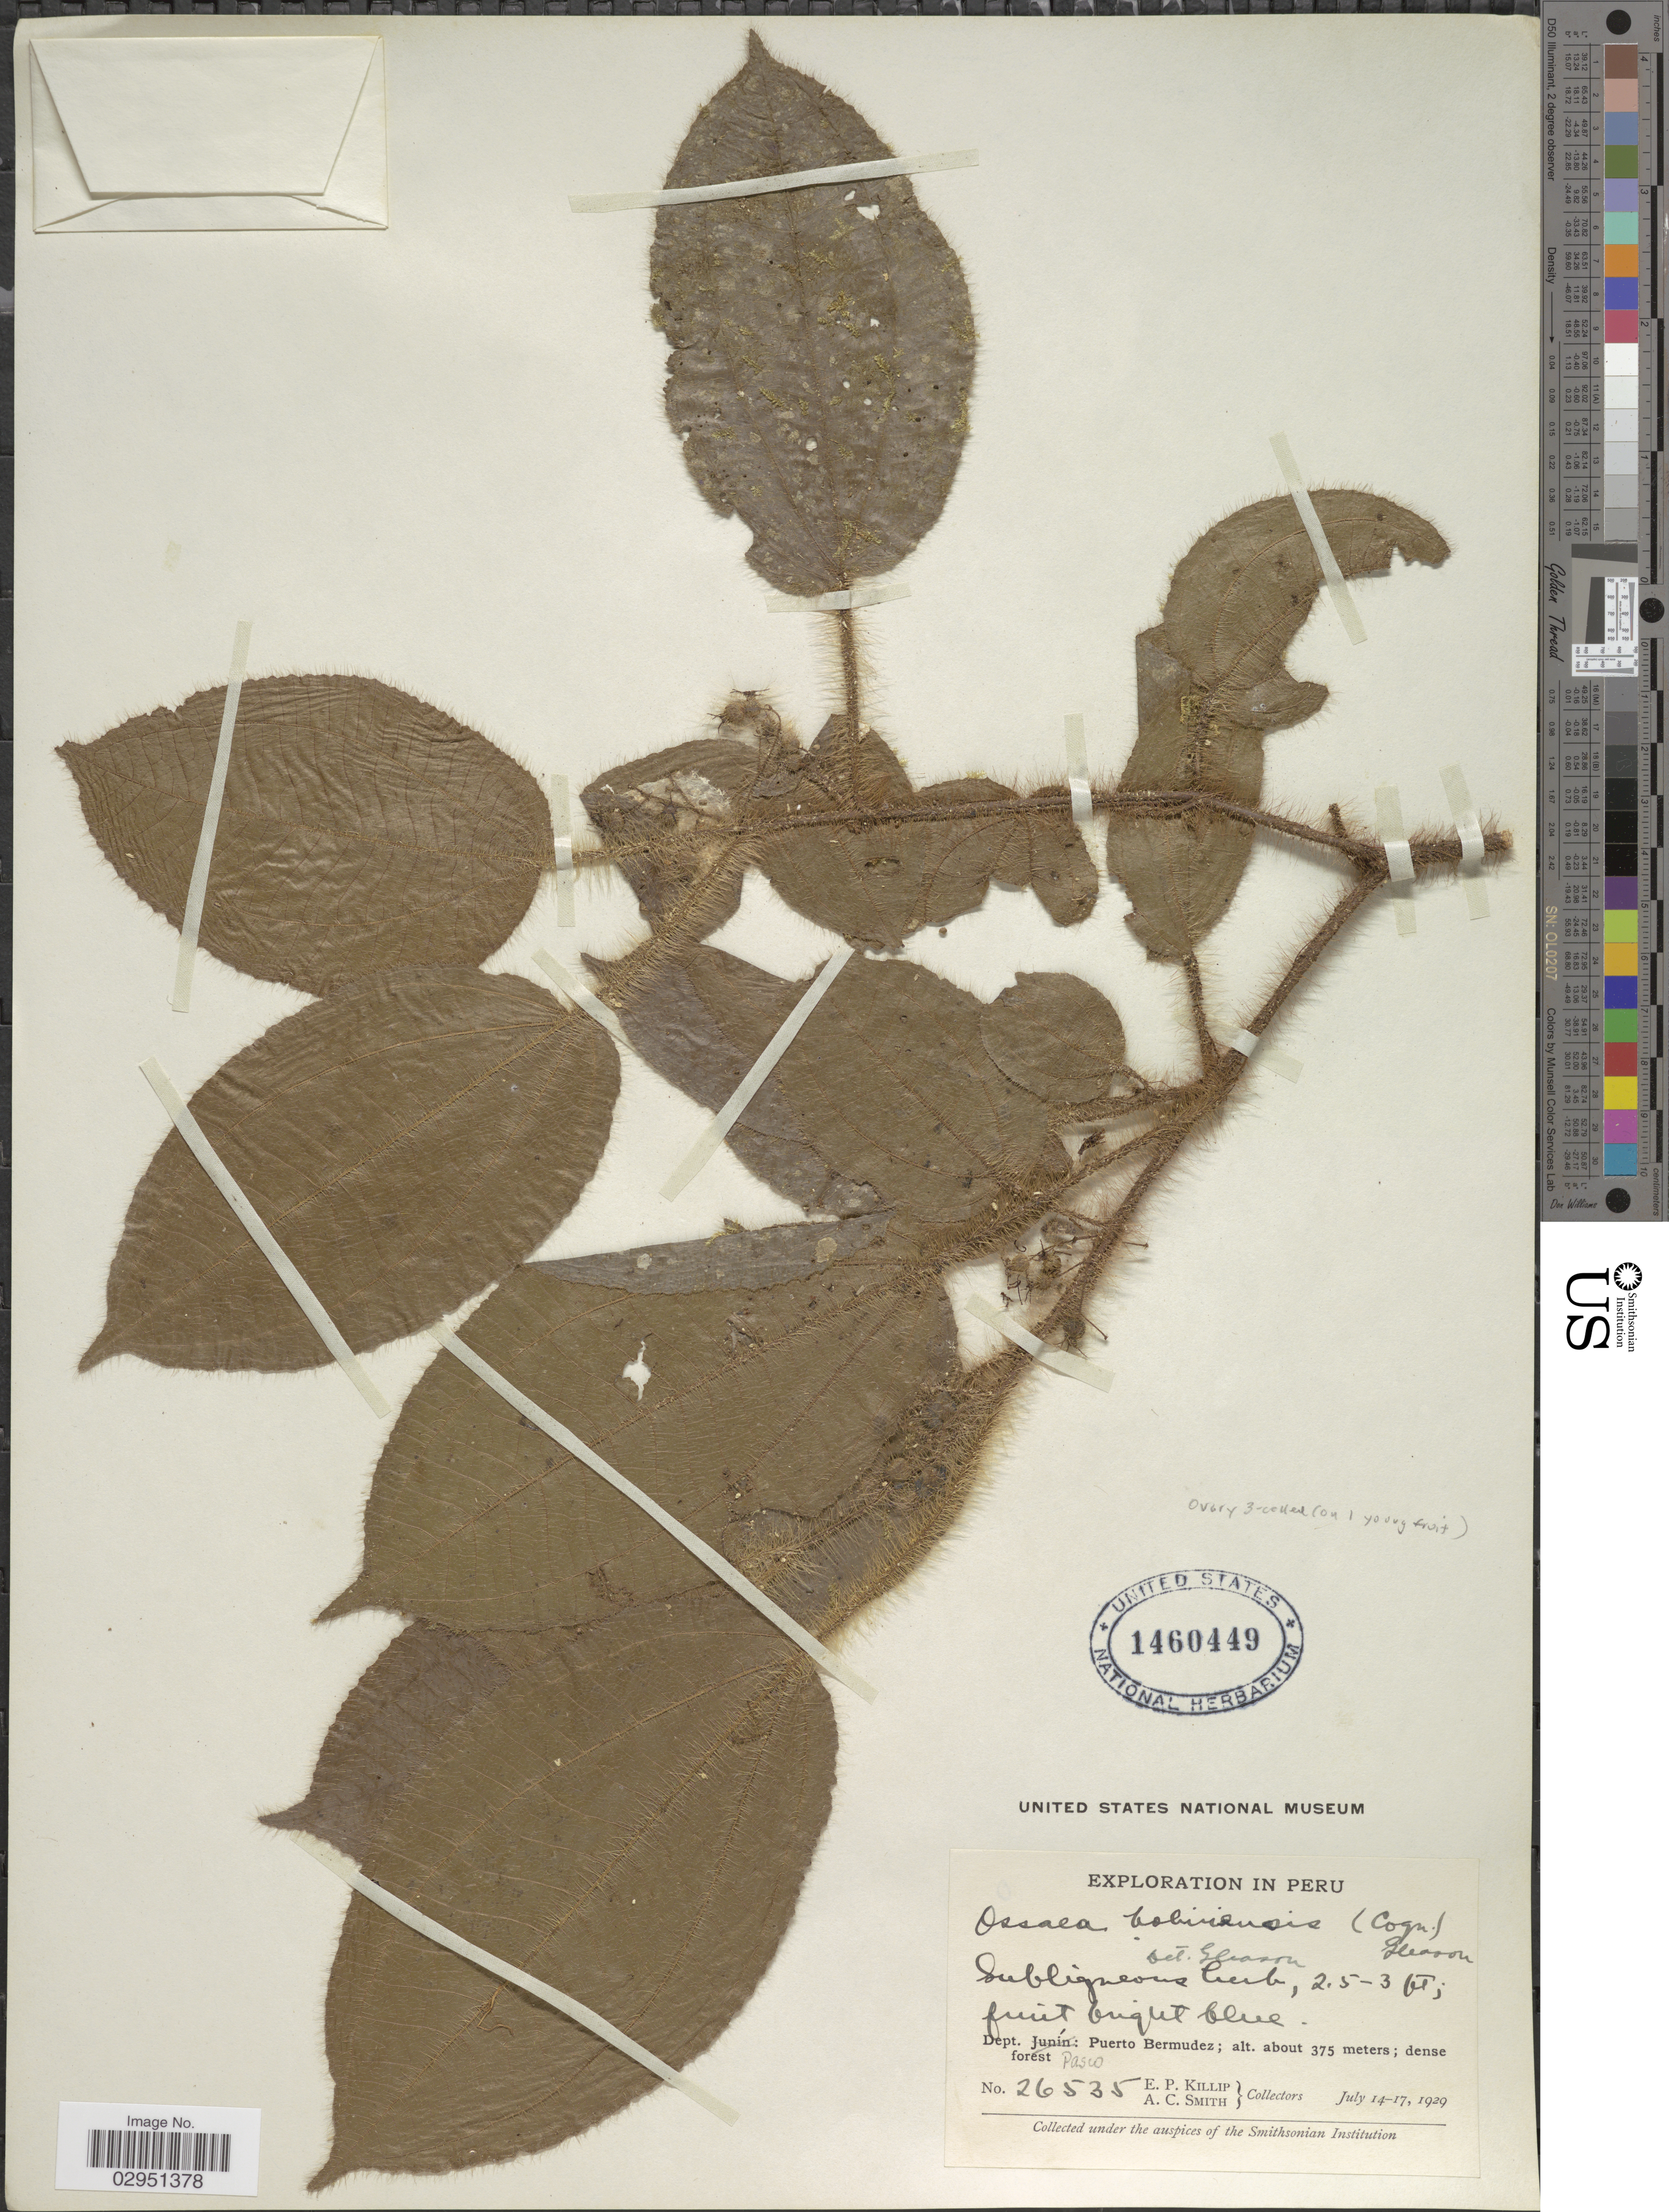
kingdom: Plantae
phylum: Tracheophyta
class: Magnoliopsida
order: Myrtales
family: Melastomataceae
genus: Ossaea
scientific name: Ossaea boliviensis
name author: (Cogn.) Gleason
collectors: E. P. Killip & A. C. Smith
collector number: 26535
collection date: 1929-07-14/1929-07-17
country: Peru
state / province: Pasco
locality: Dept. Pasco: Puerto Bermudez.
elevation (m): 375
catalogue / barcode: US 1460449